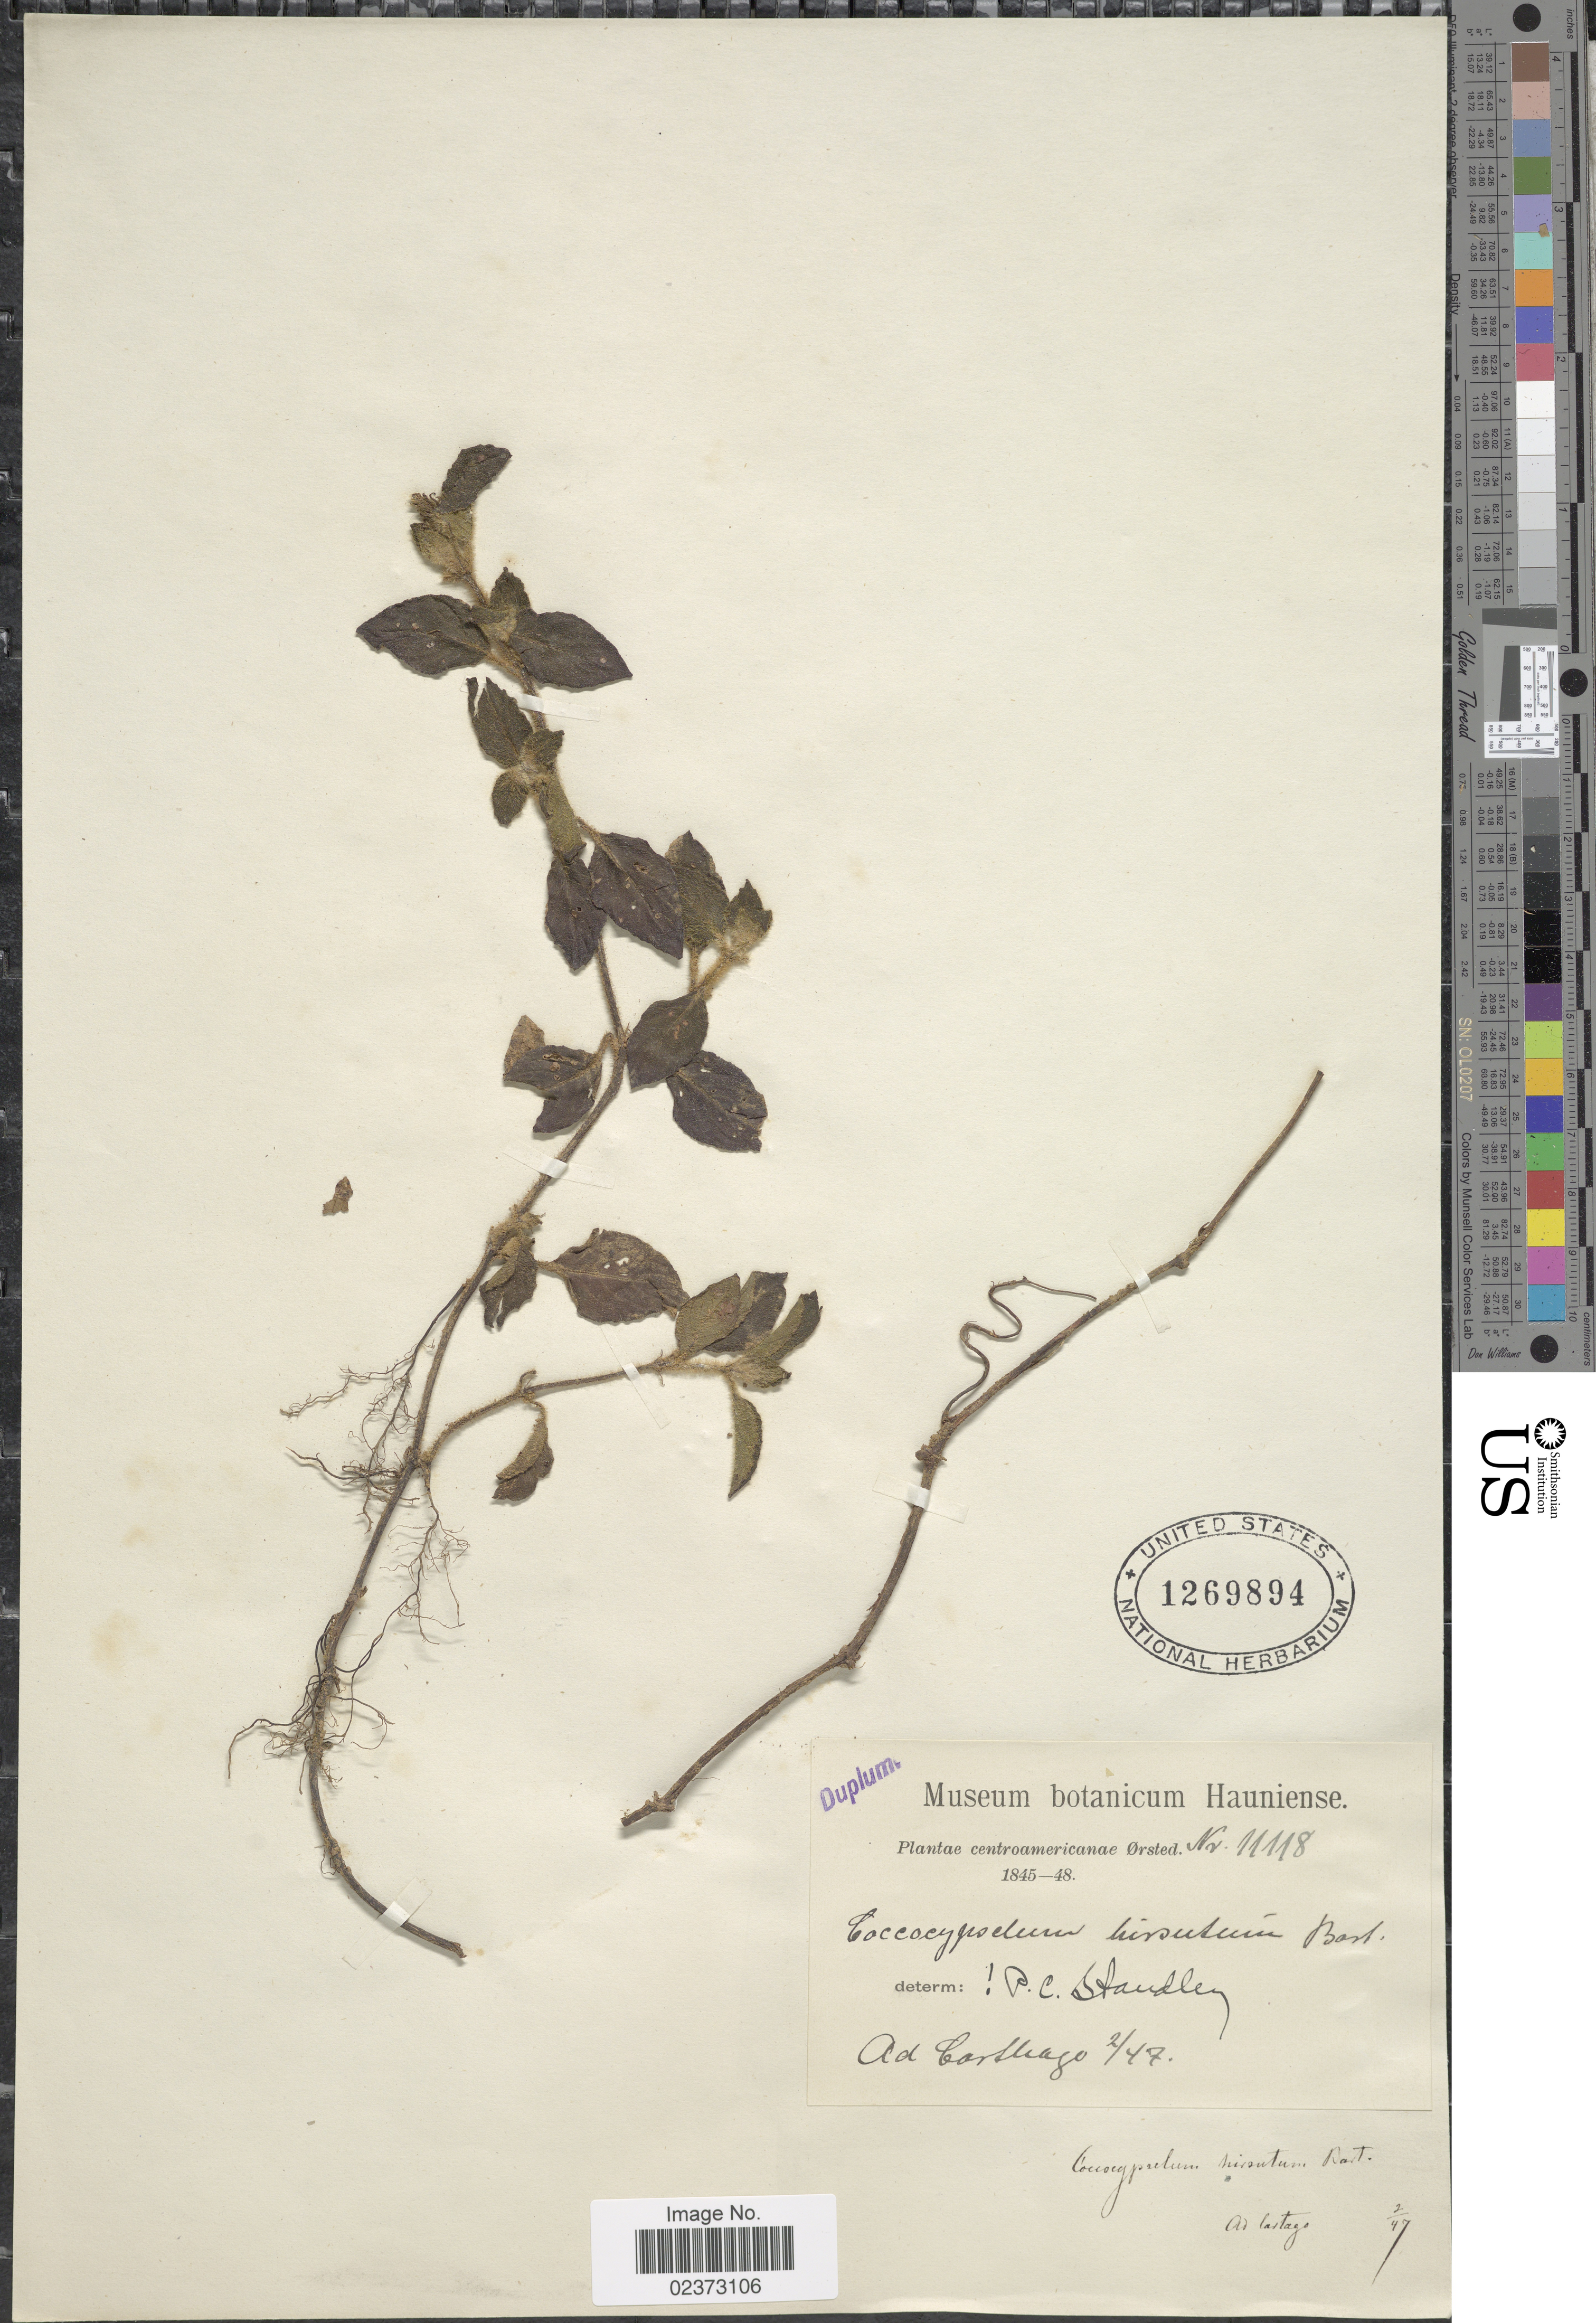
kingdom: Plantae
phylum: Tracheophyta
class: Magnoliopsida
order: Gentianales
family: Rubiaceae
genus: Coccocypselum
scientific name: Coccocypselum hispidulum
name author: (Standl.) Standl.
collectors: Ørsted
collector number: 11118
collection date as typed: Transcribed d/m/y: /2/47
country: Costa Rica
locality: Centroamericanae, ad Cartago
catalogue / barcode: US 1269894